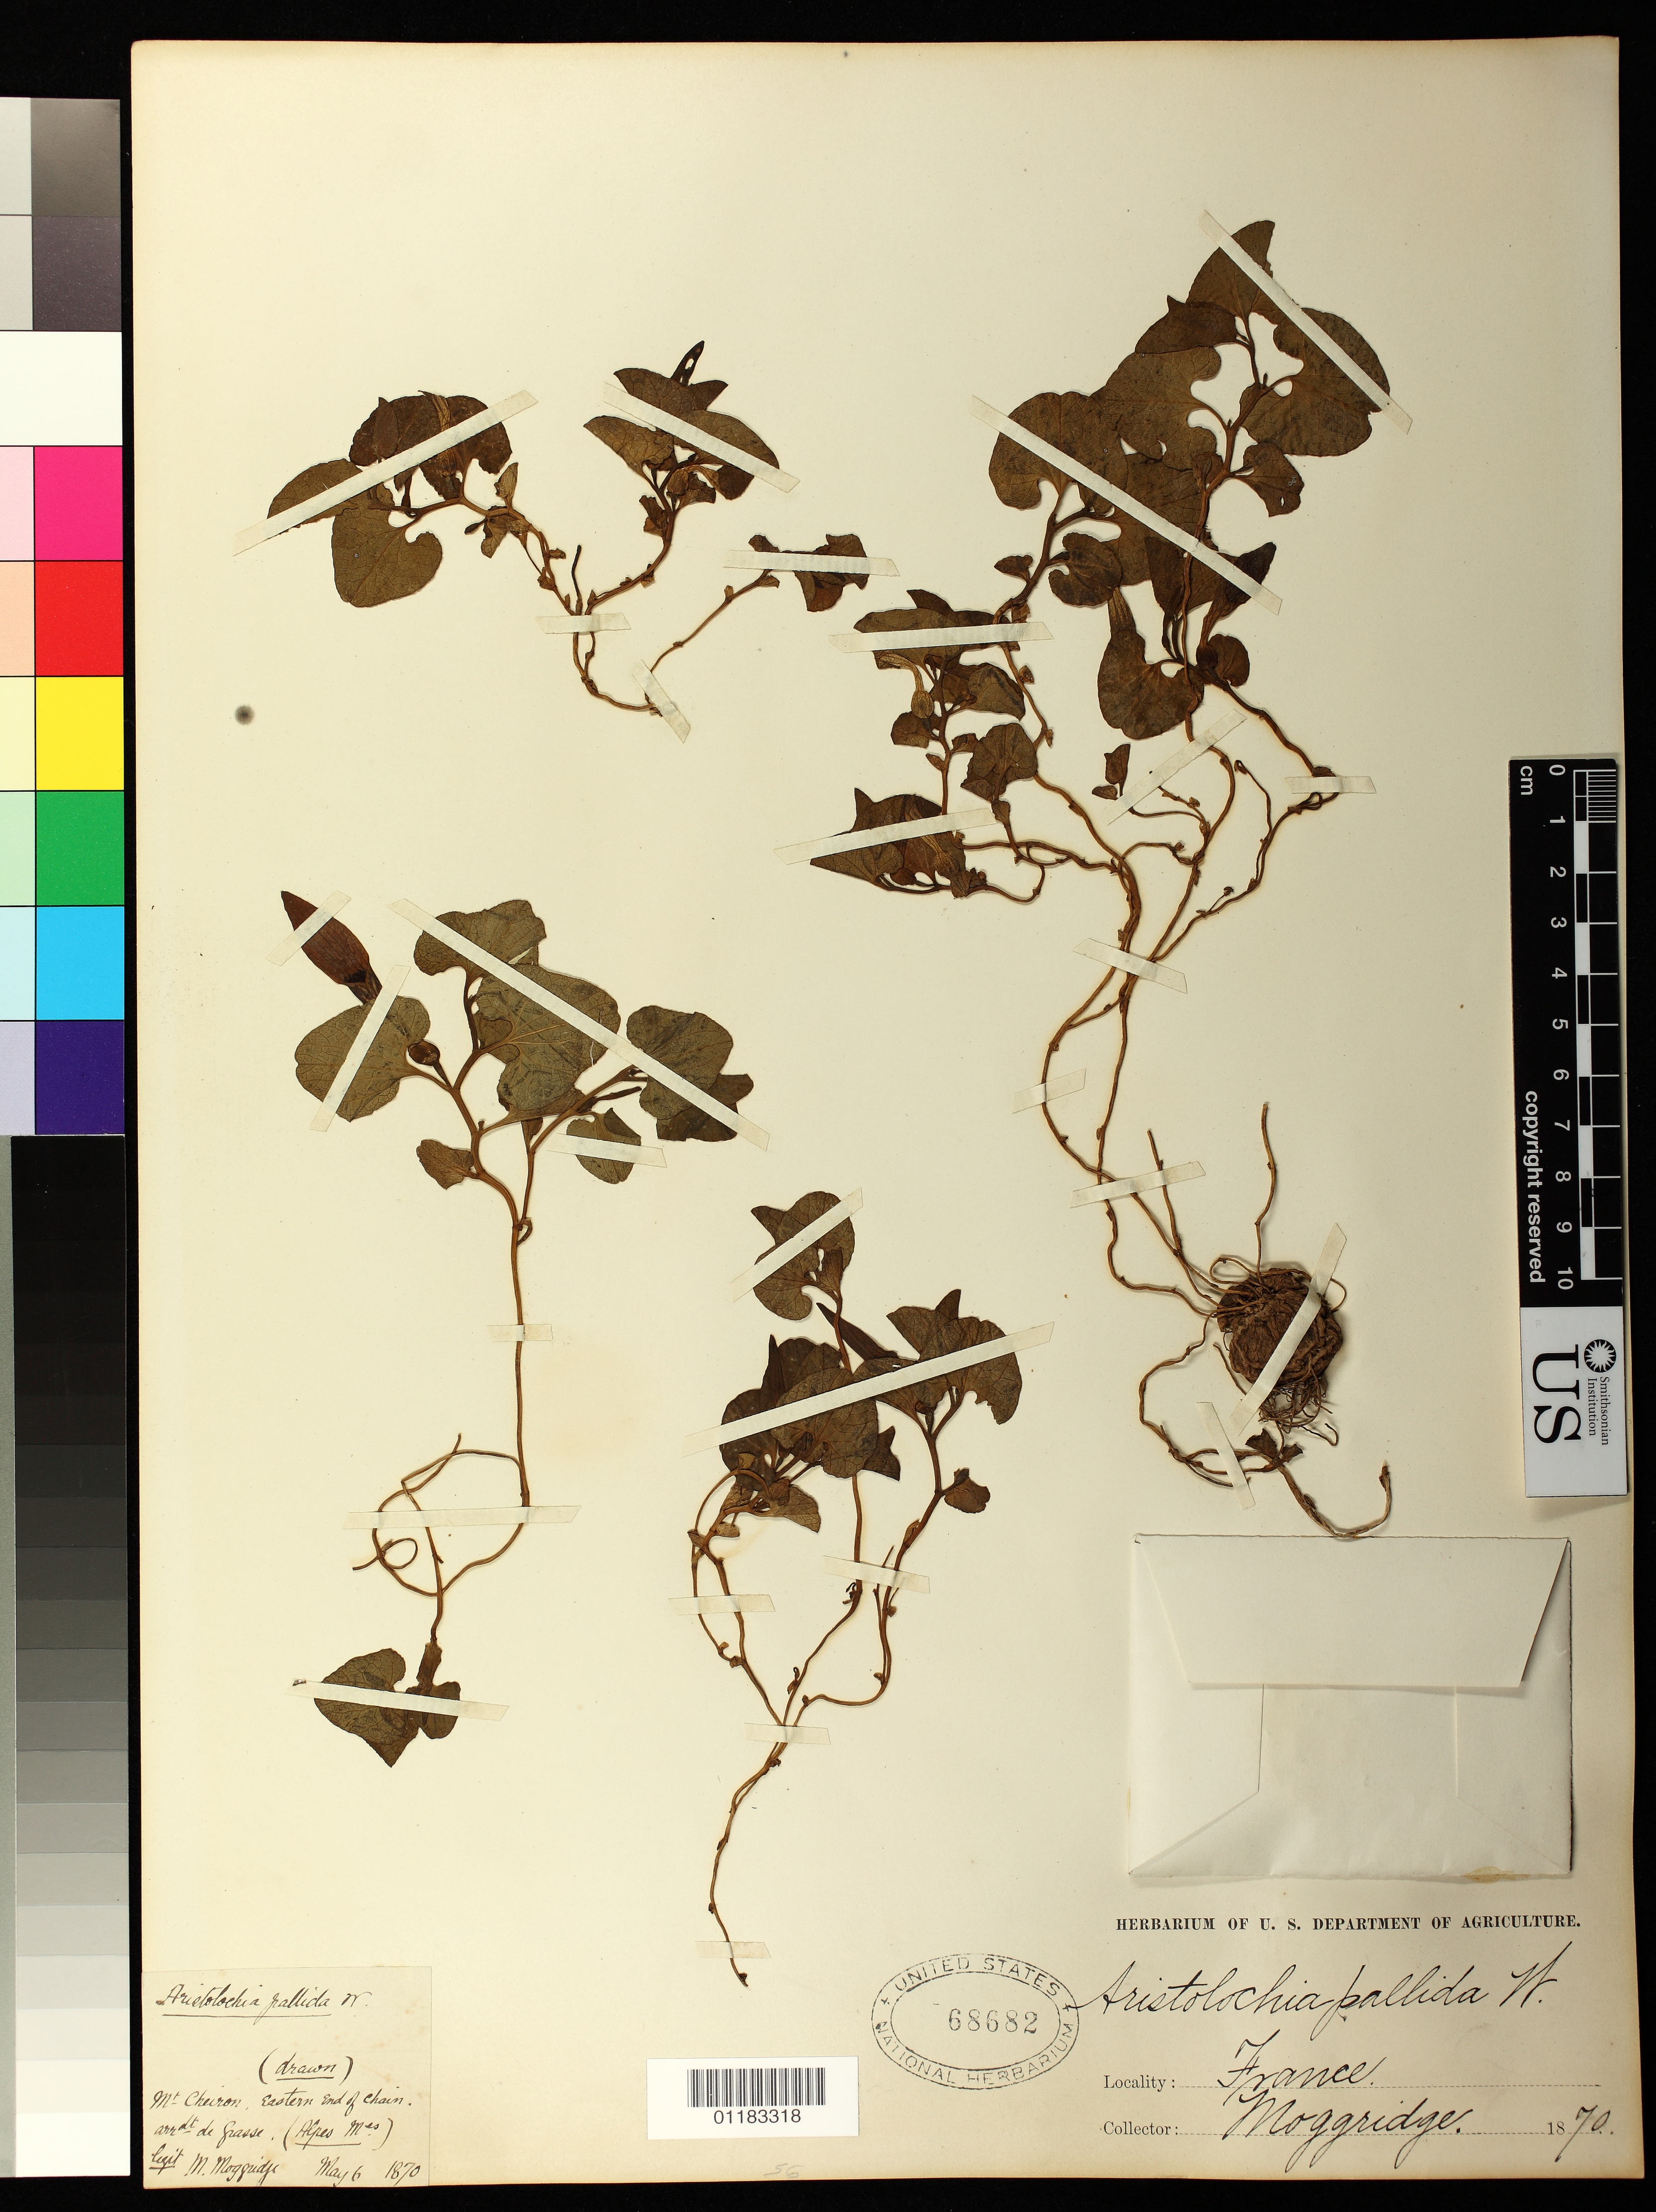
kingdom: Plantae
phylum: Tracheophyta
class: Magnoliopsida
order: Piperales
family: Aristolochiaceae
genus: Aristolochia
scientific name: Aristolochia pallida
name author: Willd.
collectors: M. Moggridge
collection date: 1870-05-06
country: France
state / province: Provence-Alpes-Côte d'Azur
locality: Mt Cheiron eastern end of chain. Arrondissement de Grasse.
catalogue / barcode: US 68682